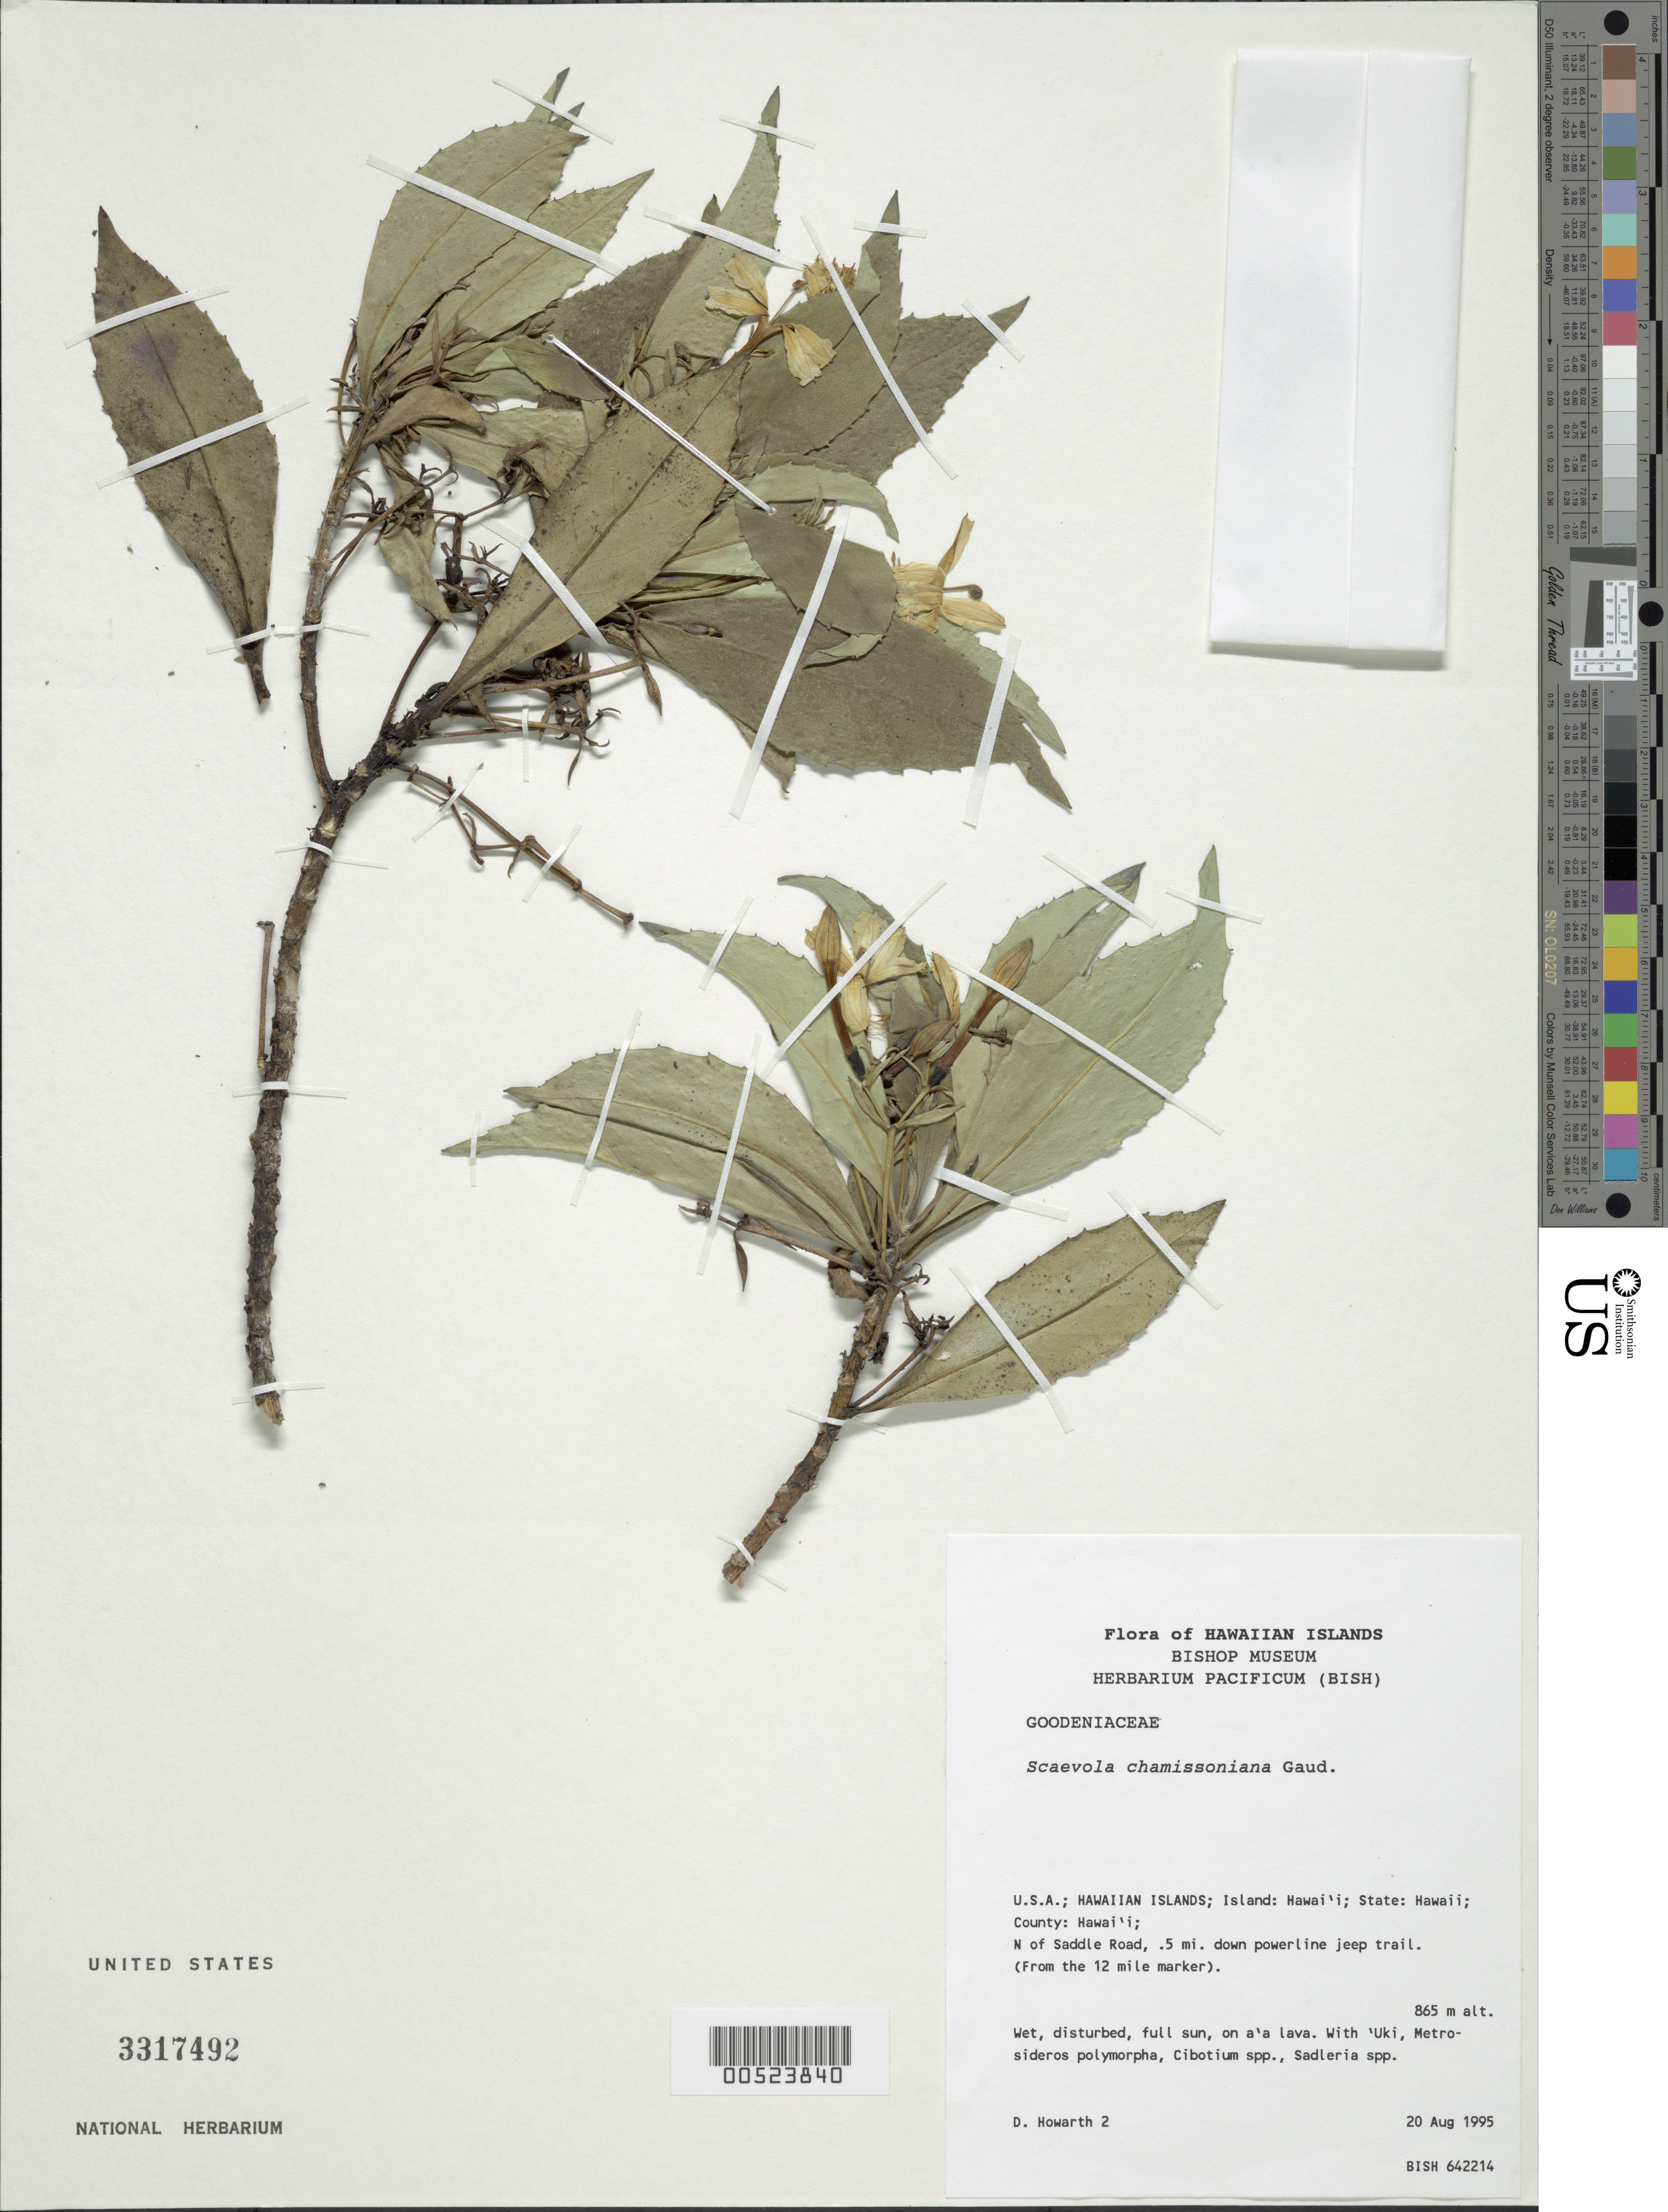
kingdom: Plantae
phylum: Tracheophyta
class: Magnoliopsida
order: Asterales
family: Goodeniaceae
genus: Scaevola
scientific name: Scaevola chamissoniana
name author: Gaudich.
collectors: D. Howarth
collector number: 2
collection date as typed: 20 Aug 1995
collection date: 1995-08-20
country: United States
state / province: Hawaii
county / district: Hawaii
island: Hawaii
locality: Hawaii county, N of Saddle Rd, 0.5 mi down powerline jeep trail, from the 12 mi marker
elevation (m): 865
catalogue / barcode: US 3317492